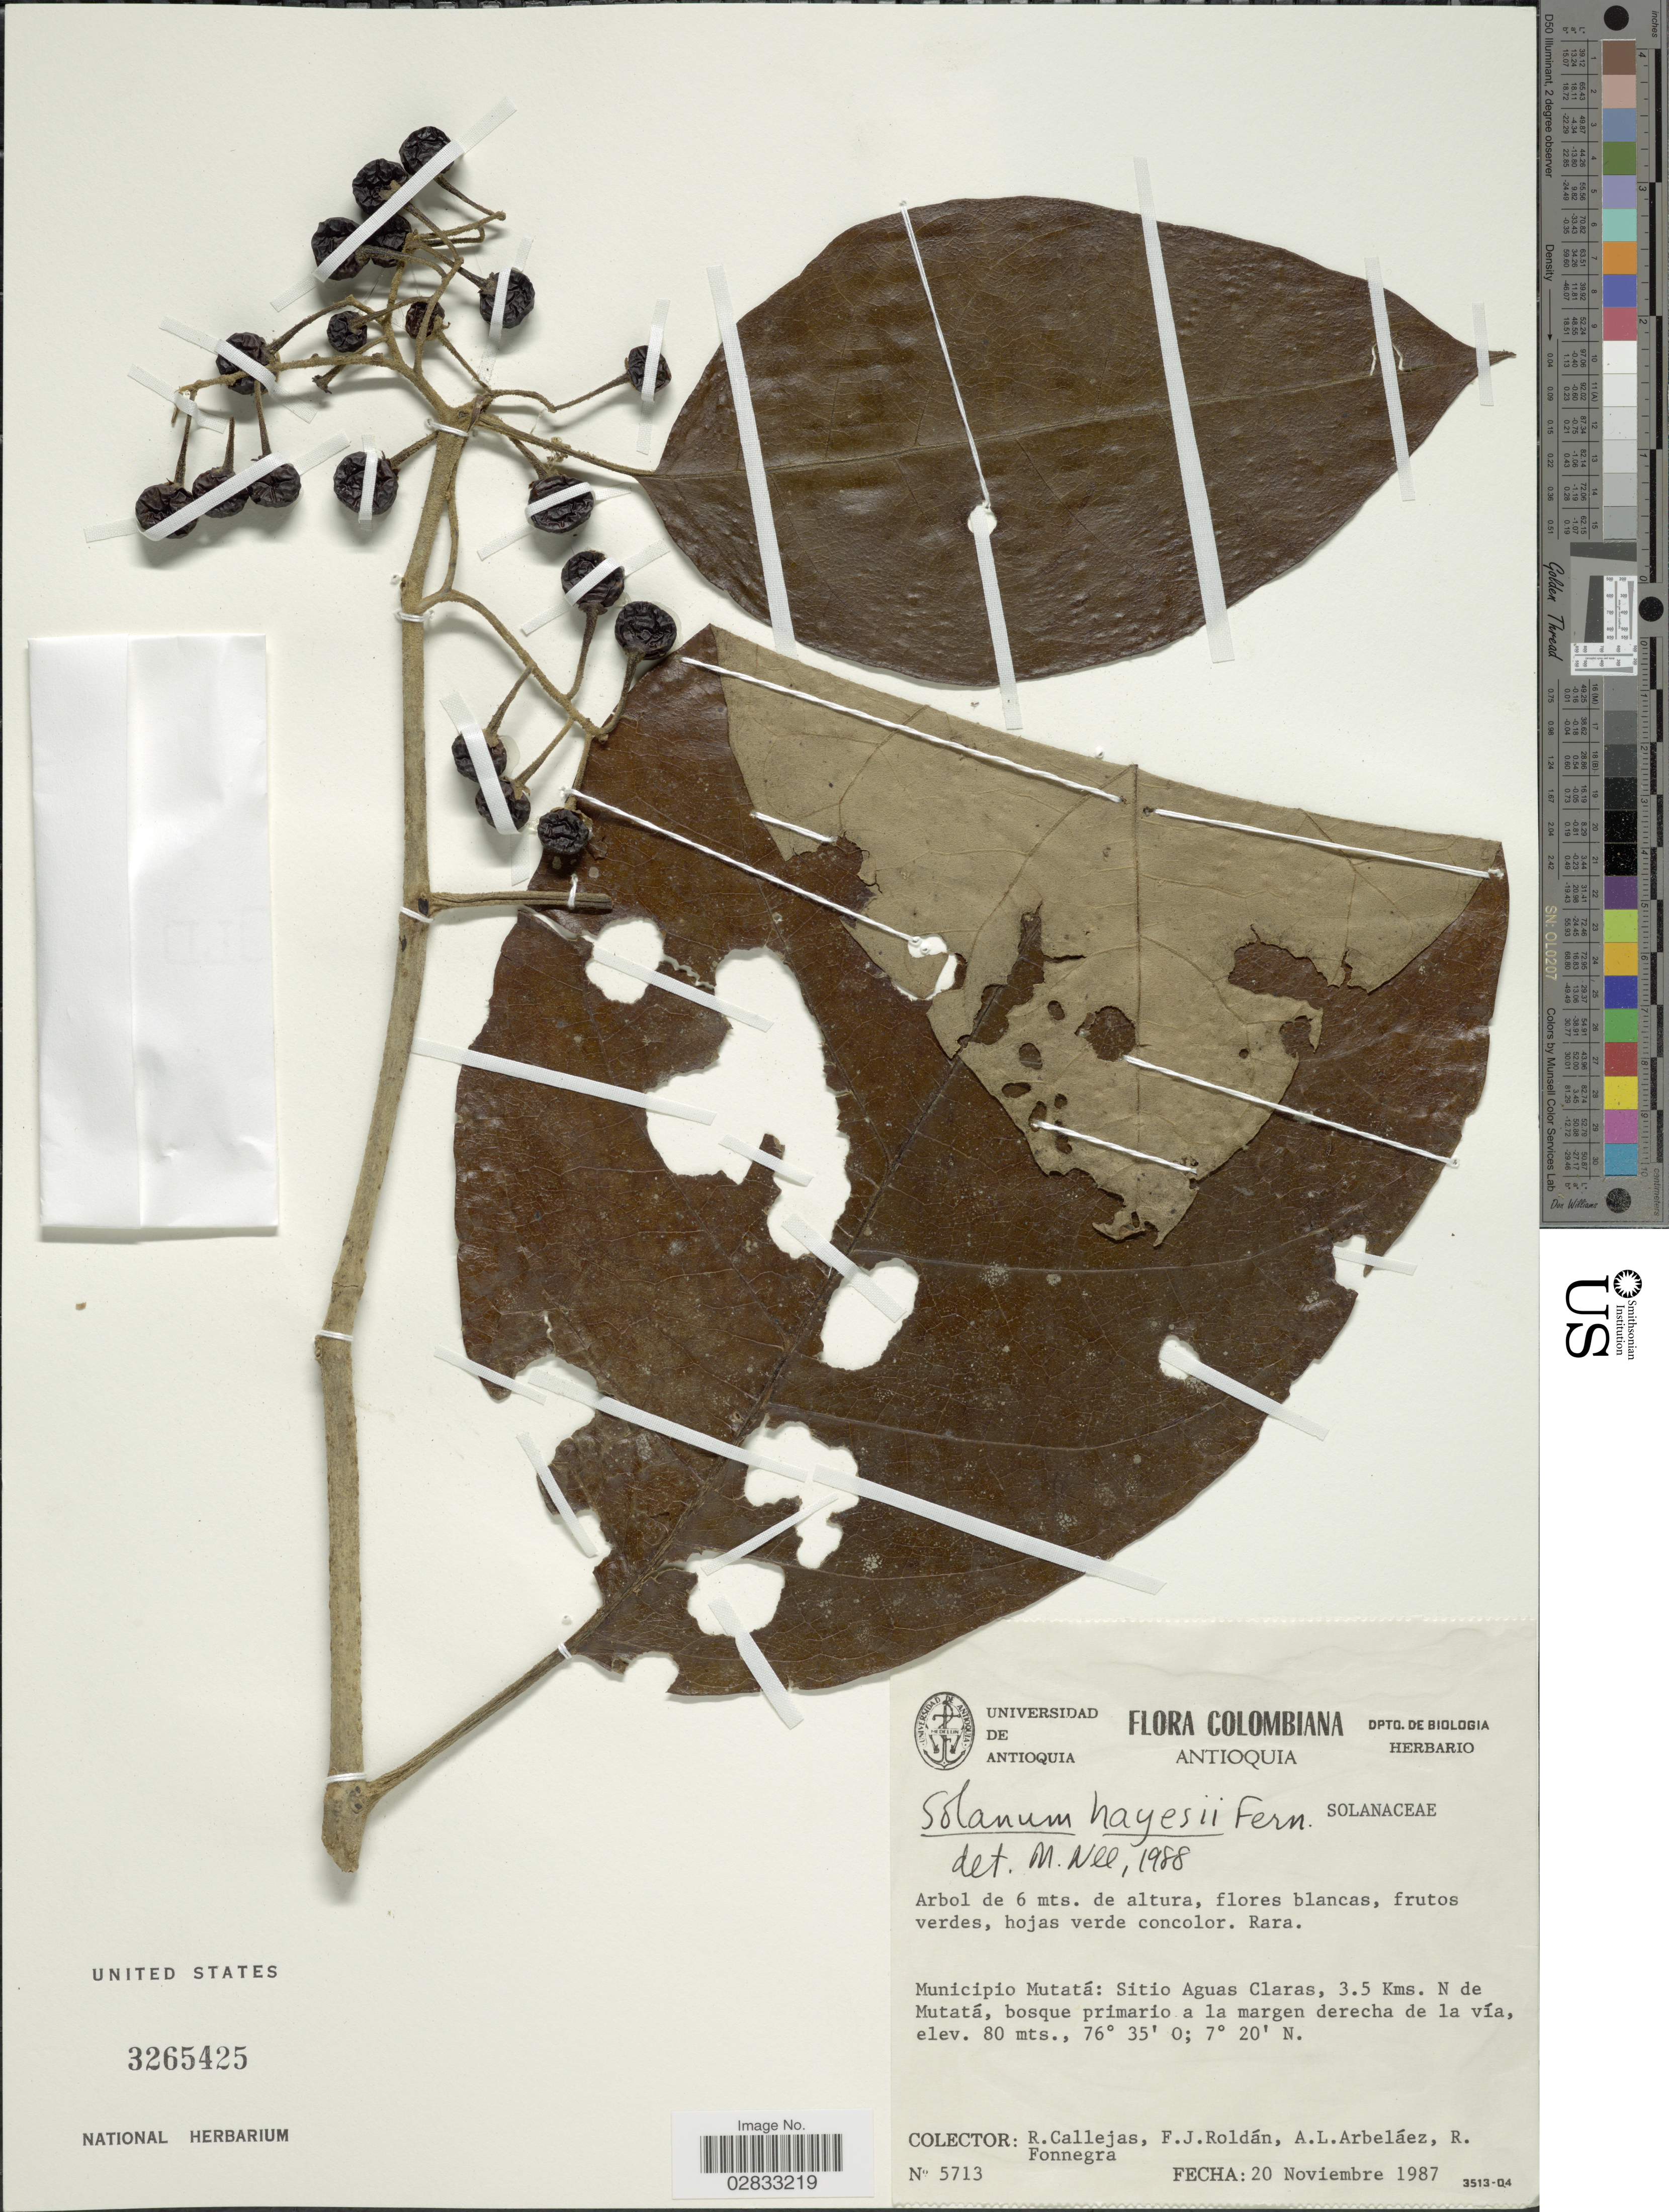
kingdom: Plantae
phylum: Tracheophyta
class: Magnoliopsida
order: Solanales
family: Solanaceae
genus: Solanum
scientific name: Solanum hayesii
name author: Fernald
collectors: R. Callejas, F. J. Roldán, A. Arbeláez Alvarez & R. Fonnegra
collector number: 5713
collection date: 1987-11-20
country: Colombia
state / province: Antioquia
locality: Municipio Mutatá: Sitio Aguas Claras, 3.5 Kms. N de Mutatá, bosque primario a la margen derecha de la vía.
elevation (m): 80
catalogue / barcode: US 3265425